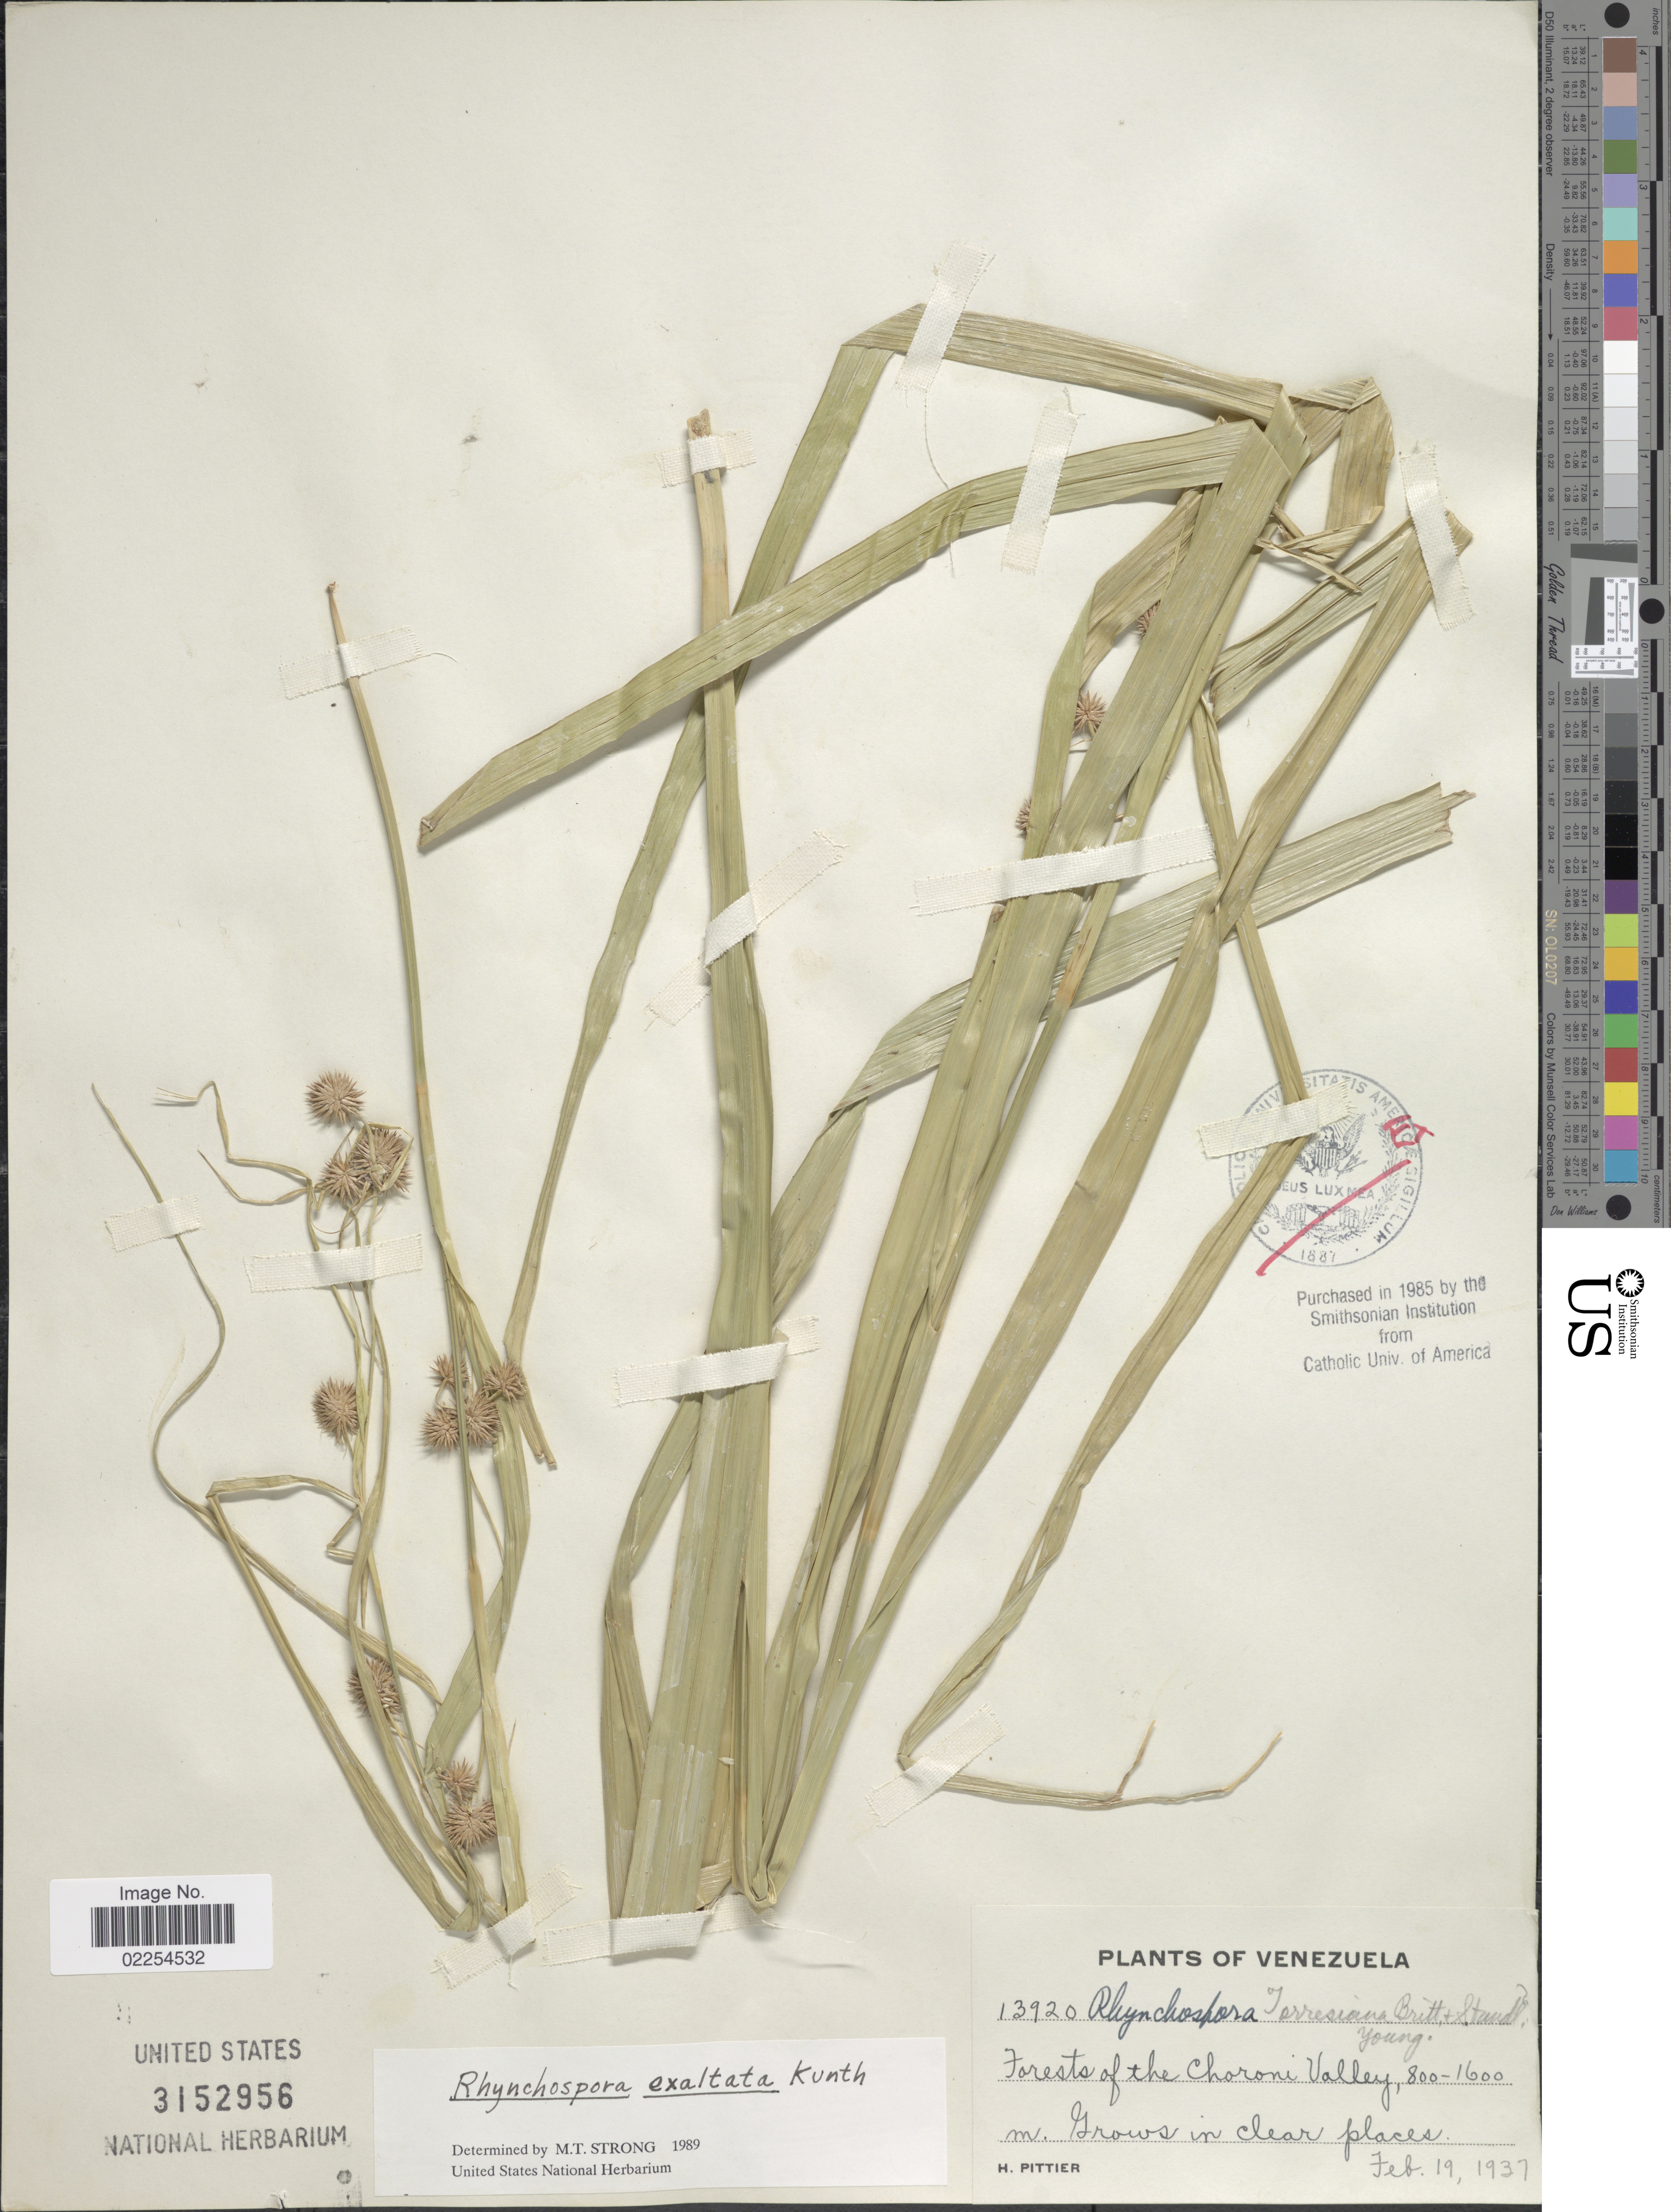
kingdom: Plantae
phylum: Tracheophyta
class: Liliopsida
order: Poales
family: Cyperaceae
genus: Rhynchospora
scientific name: Rhynchospora exaltata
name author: Kunth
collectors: H. F. Pittier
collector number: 13920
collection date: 1937-02-19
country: Venezuela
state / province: Aragua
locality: Forest of the Choroní Valley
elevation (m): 800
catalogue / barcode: US 3152956